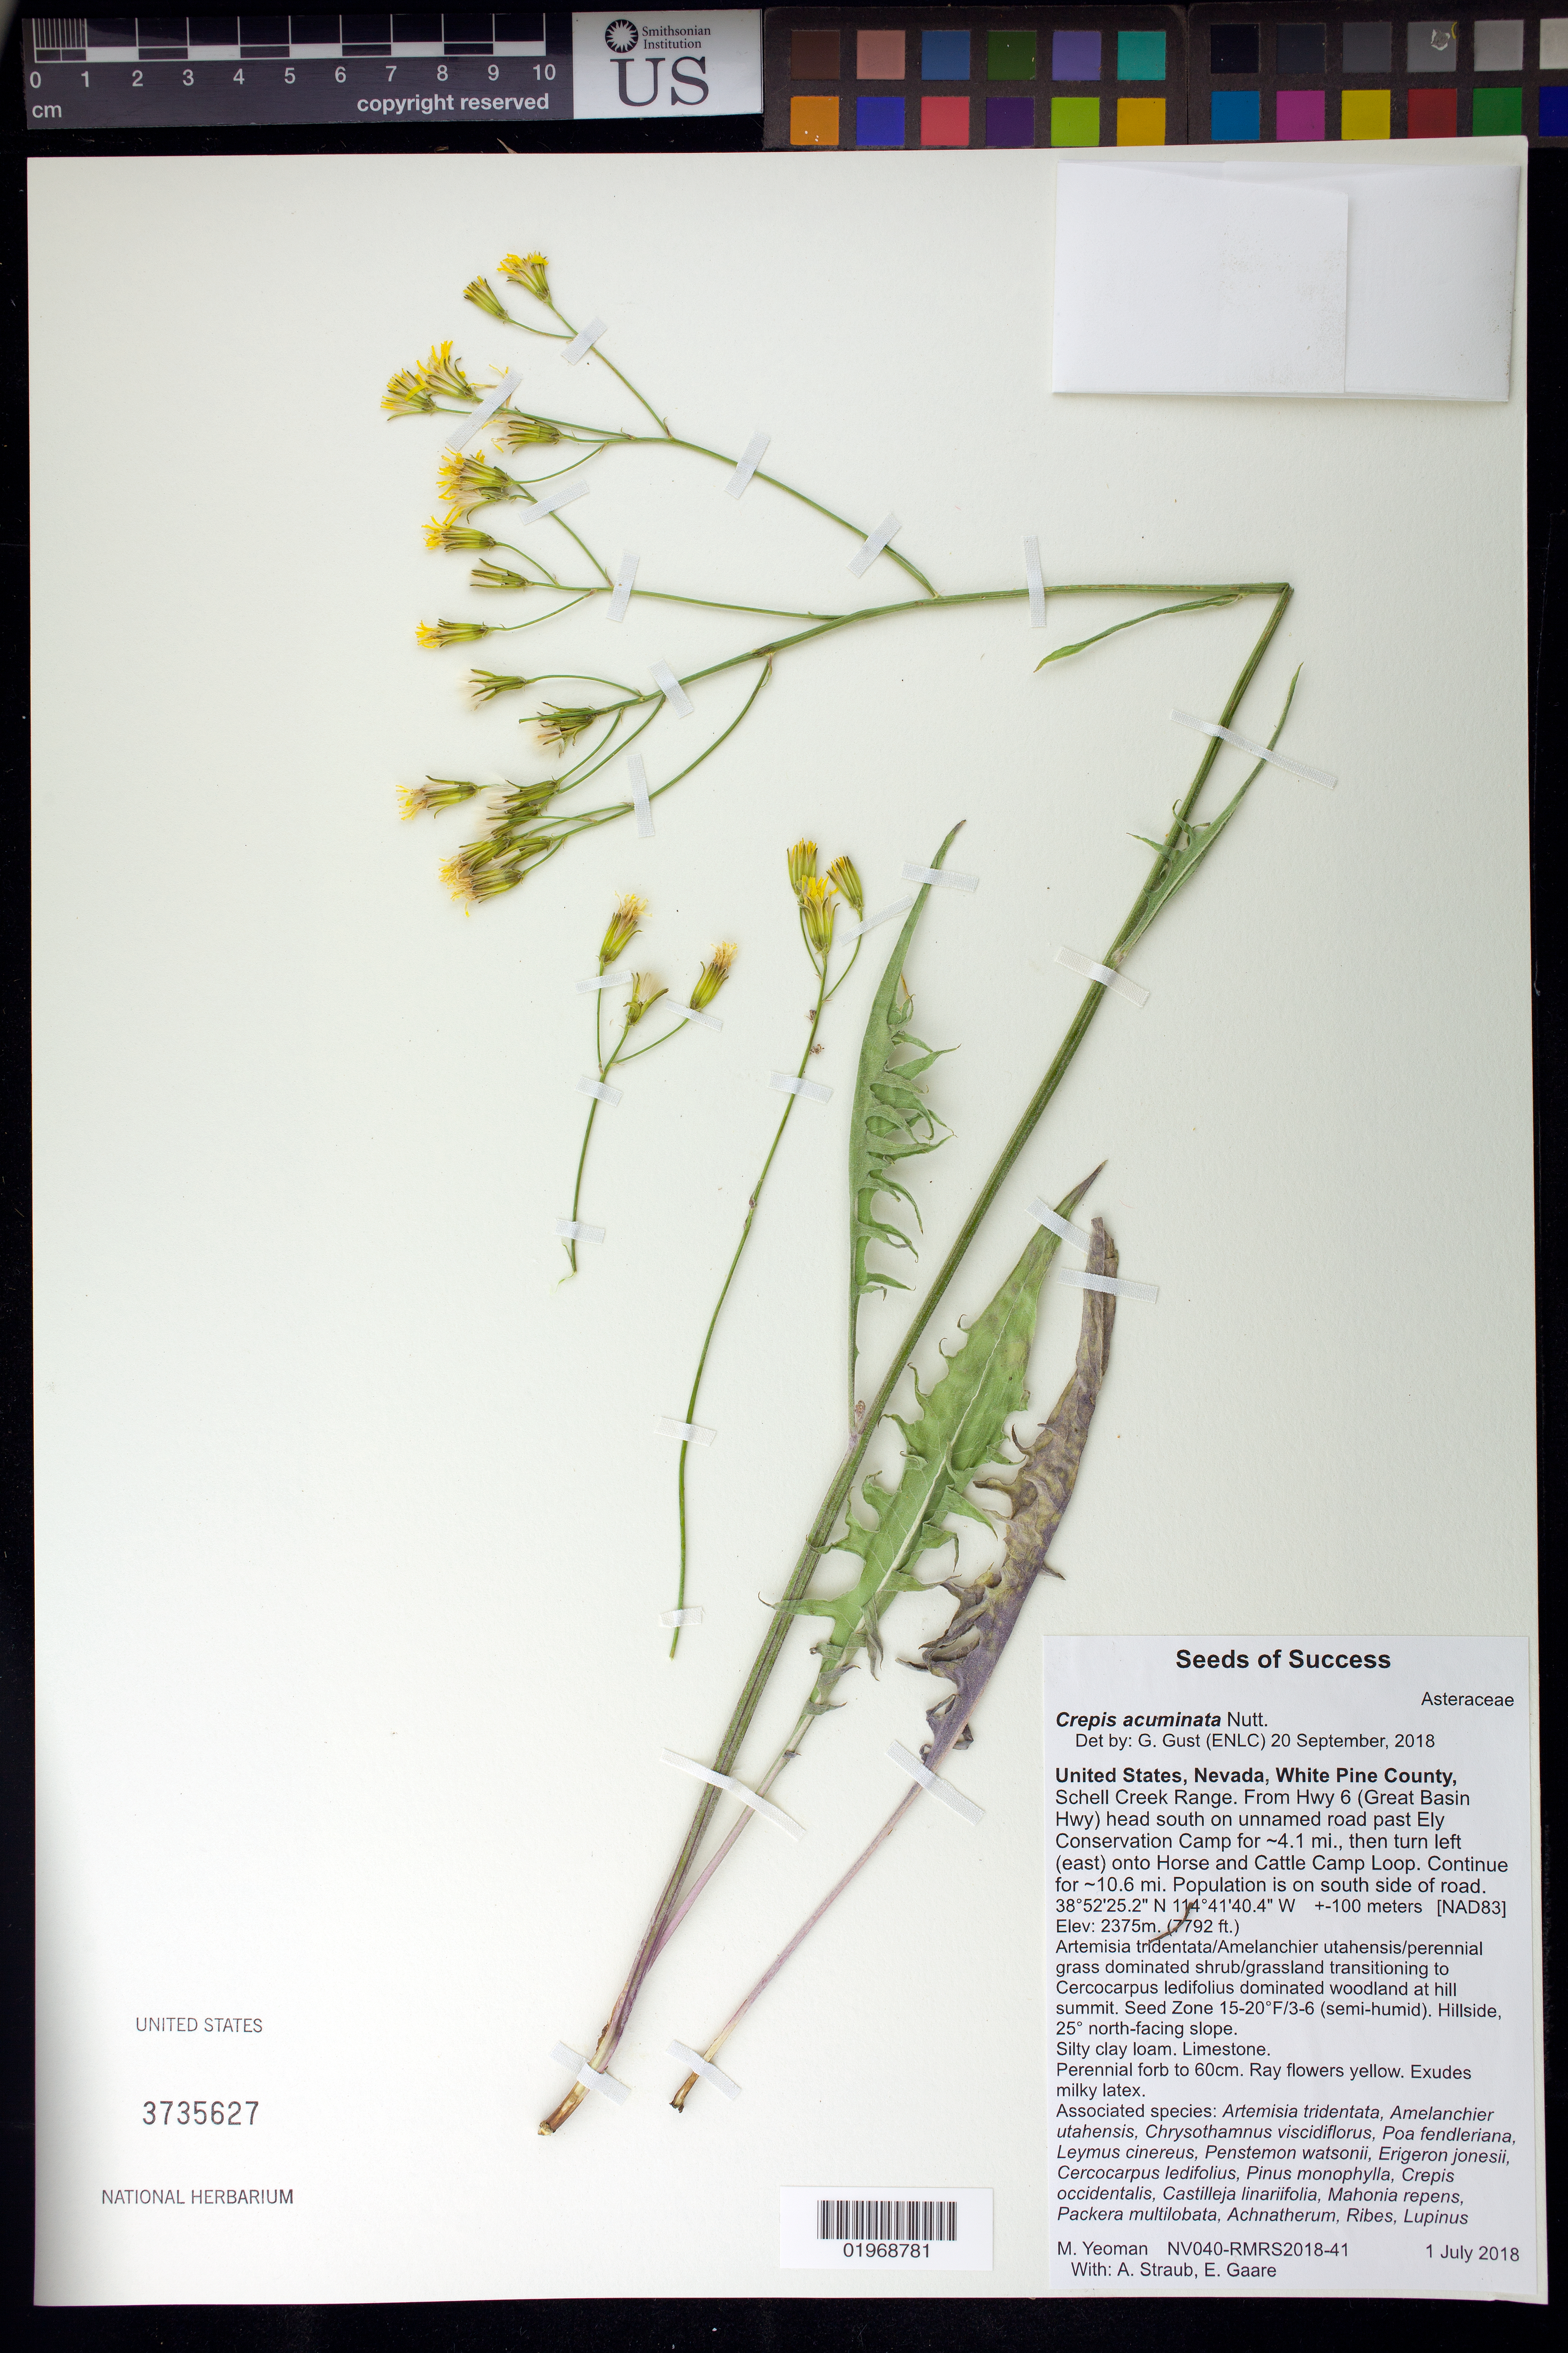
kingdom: Plantae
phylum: Tracheophyta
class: Magnoliopsida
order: Asterales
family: Asteraceae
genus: Crepis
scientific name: Crepis acuminata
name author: Nutt.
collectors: M. Yeoman, A. Straub & E. Gaare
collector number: NV040-RMRS2018-41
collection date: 2018-07-01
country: United States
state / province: Nevada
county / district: White Pine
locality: Schell Creek Range, from Hwy 6 (Great Basin Hwy) head S on unnamed road past Ely Conservation Camp for 4.1 mi, then turn left/east onto Horse and Cattle Camp Loop, continue for 10.6 mi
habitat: Silty clay loam. Limestone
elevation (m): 2375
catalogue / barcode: US 3735627